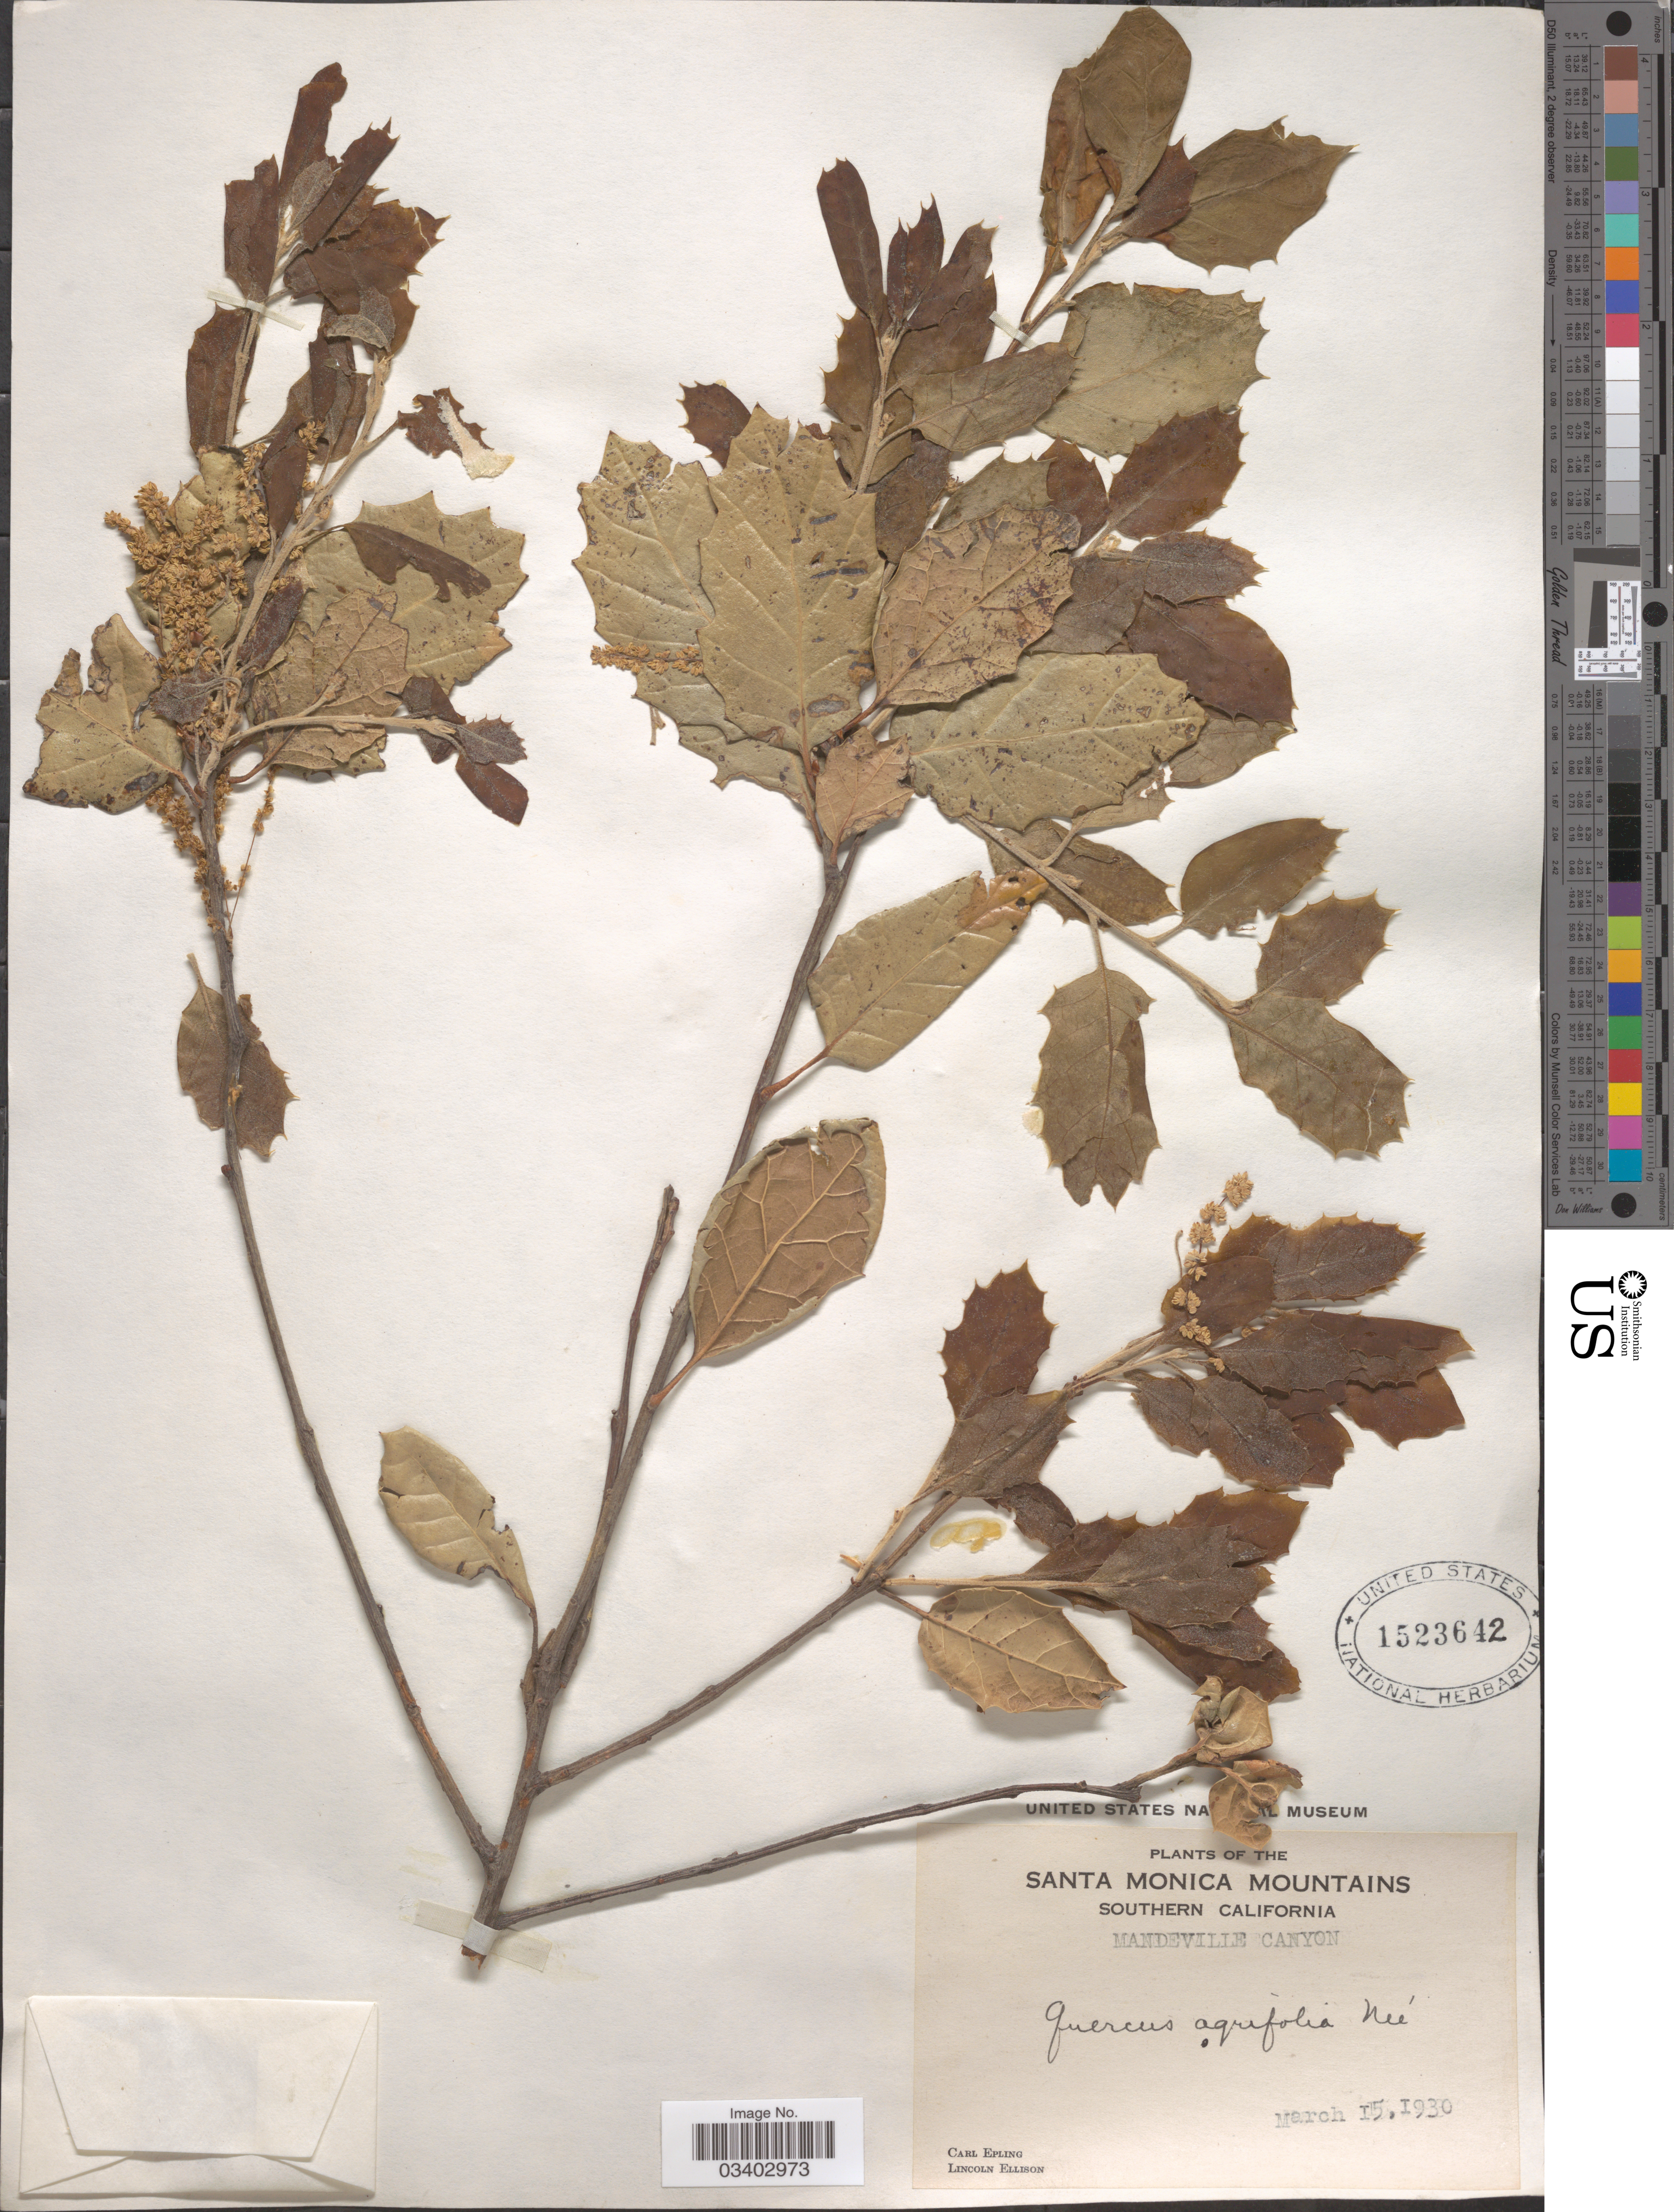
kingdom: Plantae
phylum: Tracheophyta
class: Magnoliopsida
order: Fagales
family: Fagaceae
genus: Quercus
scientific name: Quercus agrifolia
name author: Née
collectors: C. C. Epling & L. Ellison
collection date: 1930-03-15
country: United States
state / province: California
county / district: Los Angeles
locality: Santa Monica Mountains, Southern California. Mandeville Canyon.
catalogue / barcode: US 1523642